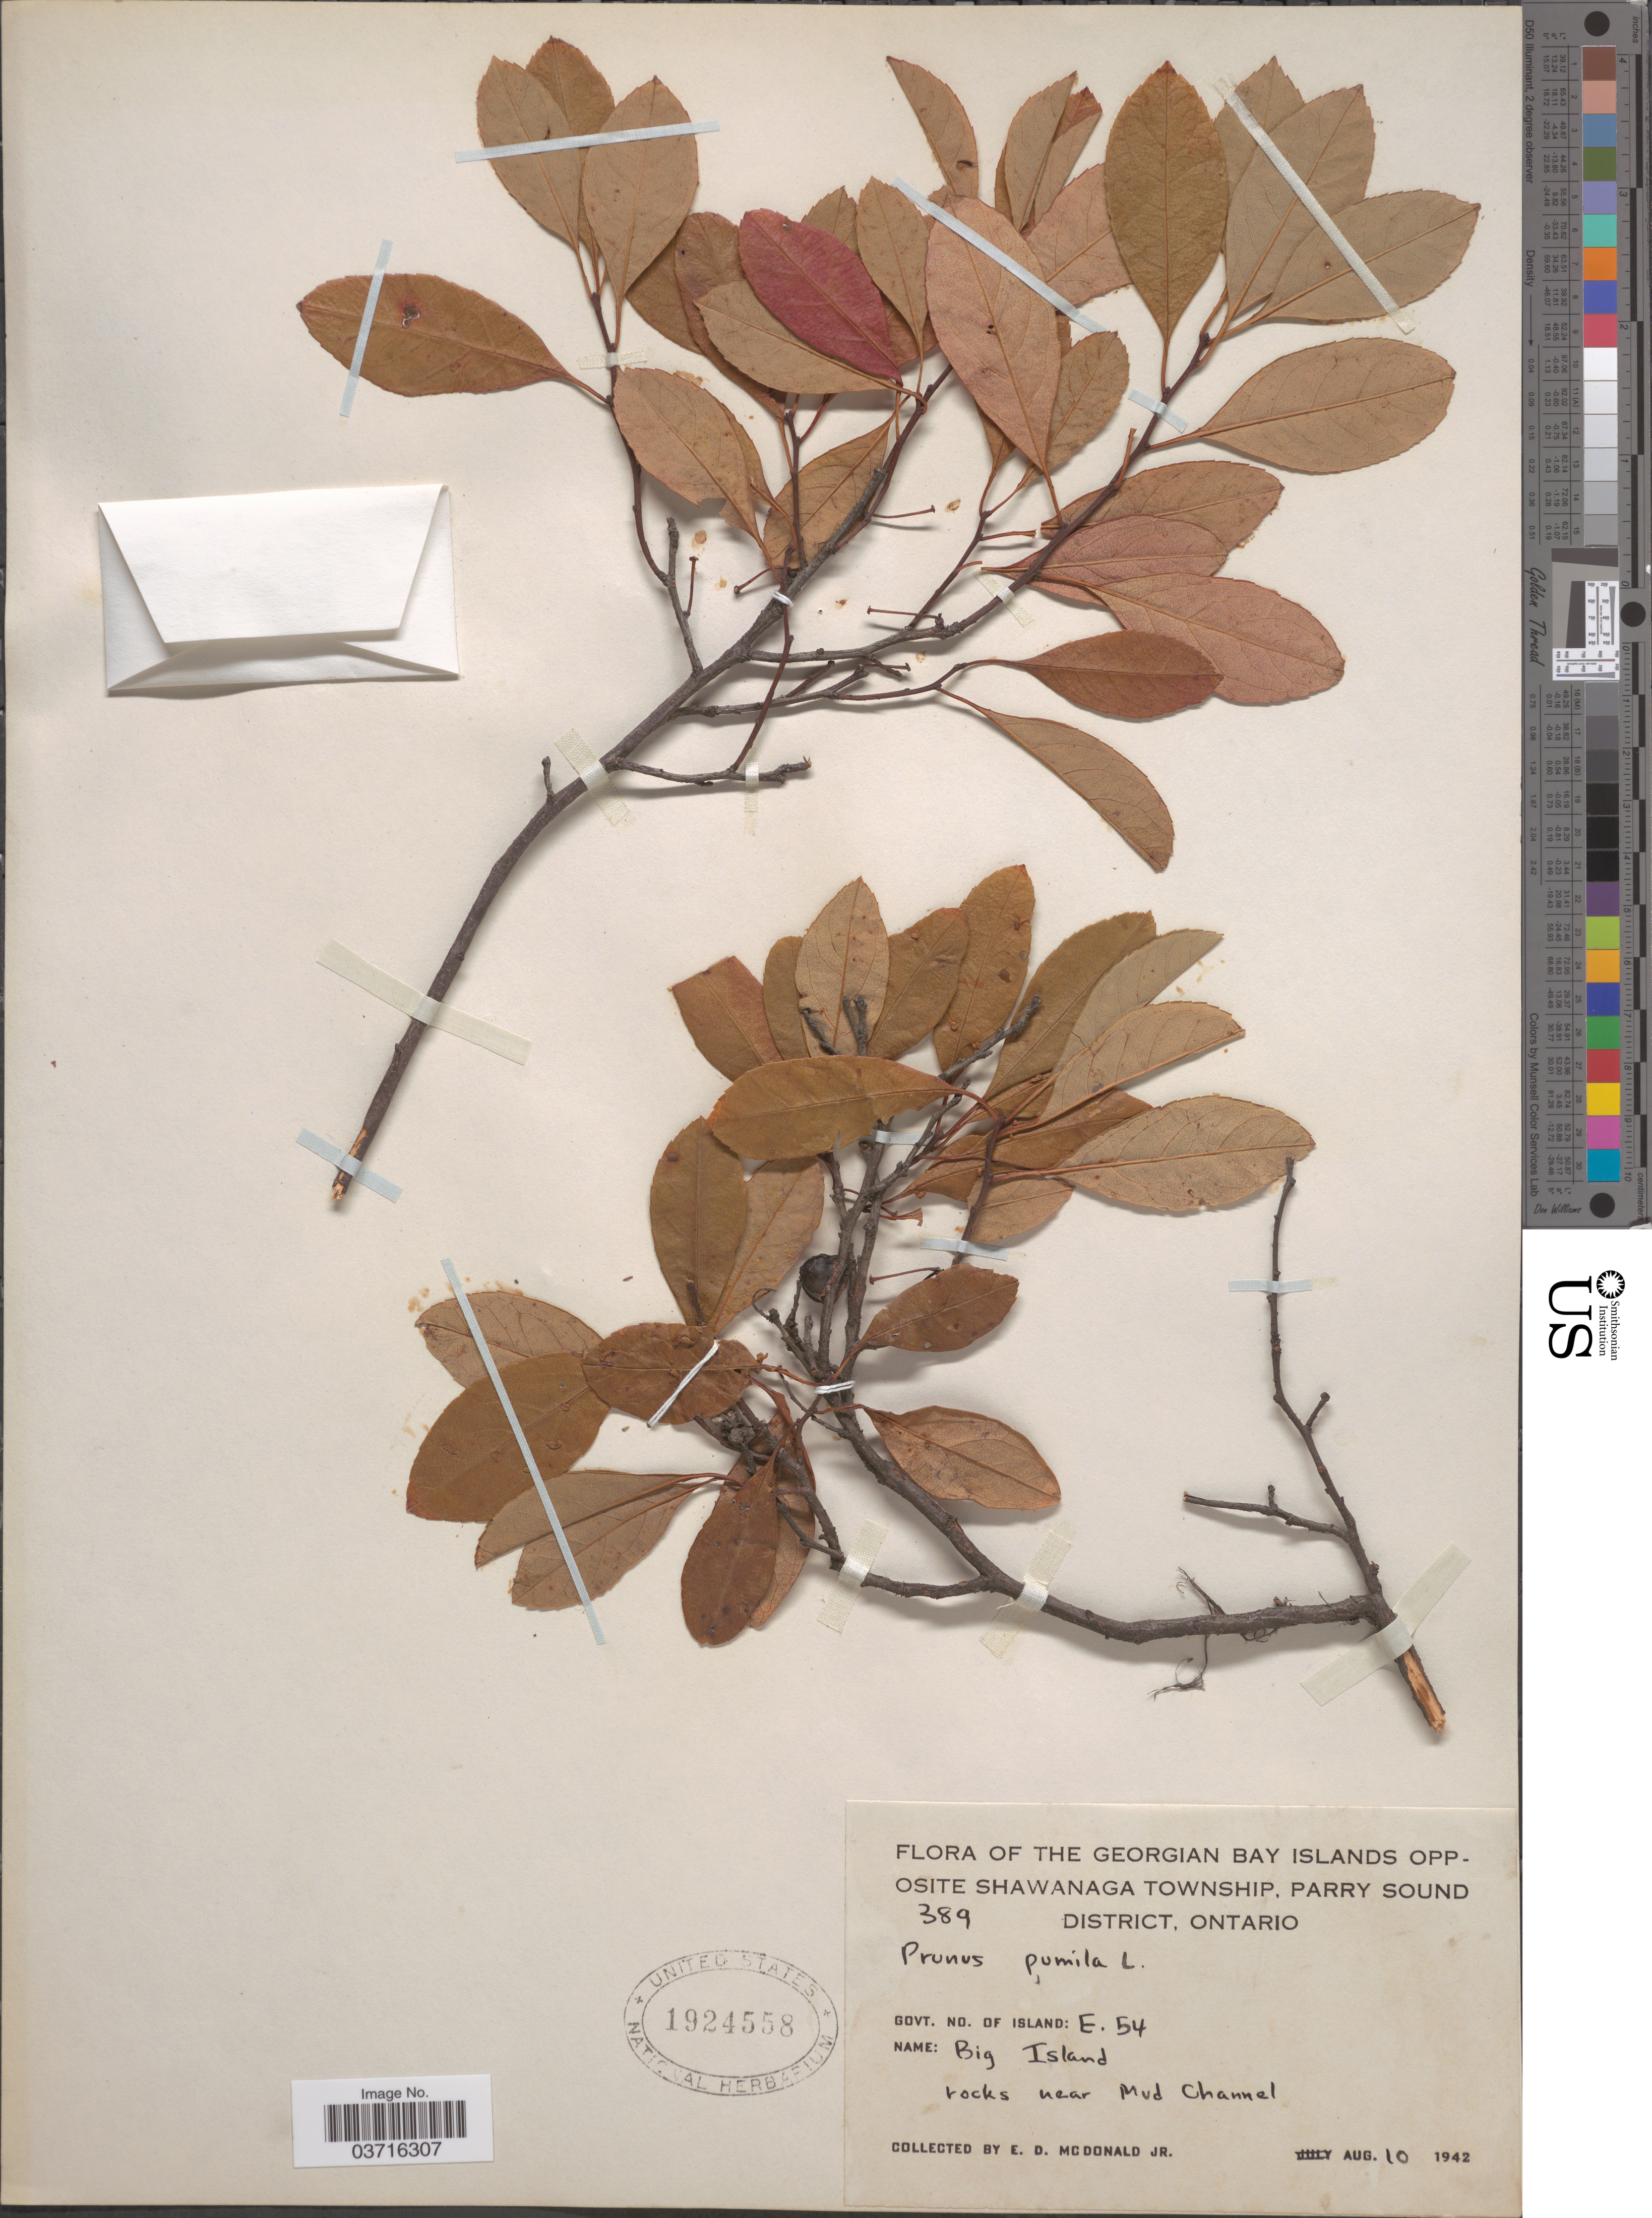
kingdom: Plantae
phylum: Tracheophyta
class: Magnoliopsida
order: Rosales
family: Rosaceae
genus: Prunus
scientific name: Prunus pumila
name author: L.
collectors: E. D. McDonald Jr.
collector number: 389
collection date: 1942-08-10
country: Canada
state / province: Ontario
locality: The Georgian Bay Islands opposite Shawanaga Township, Parry Sound District. Govt. No. of Island: E.54. Name: Big Island. Rocks near Mvd Channel.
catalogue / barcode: US 1924558